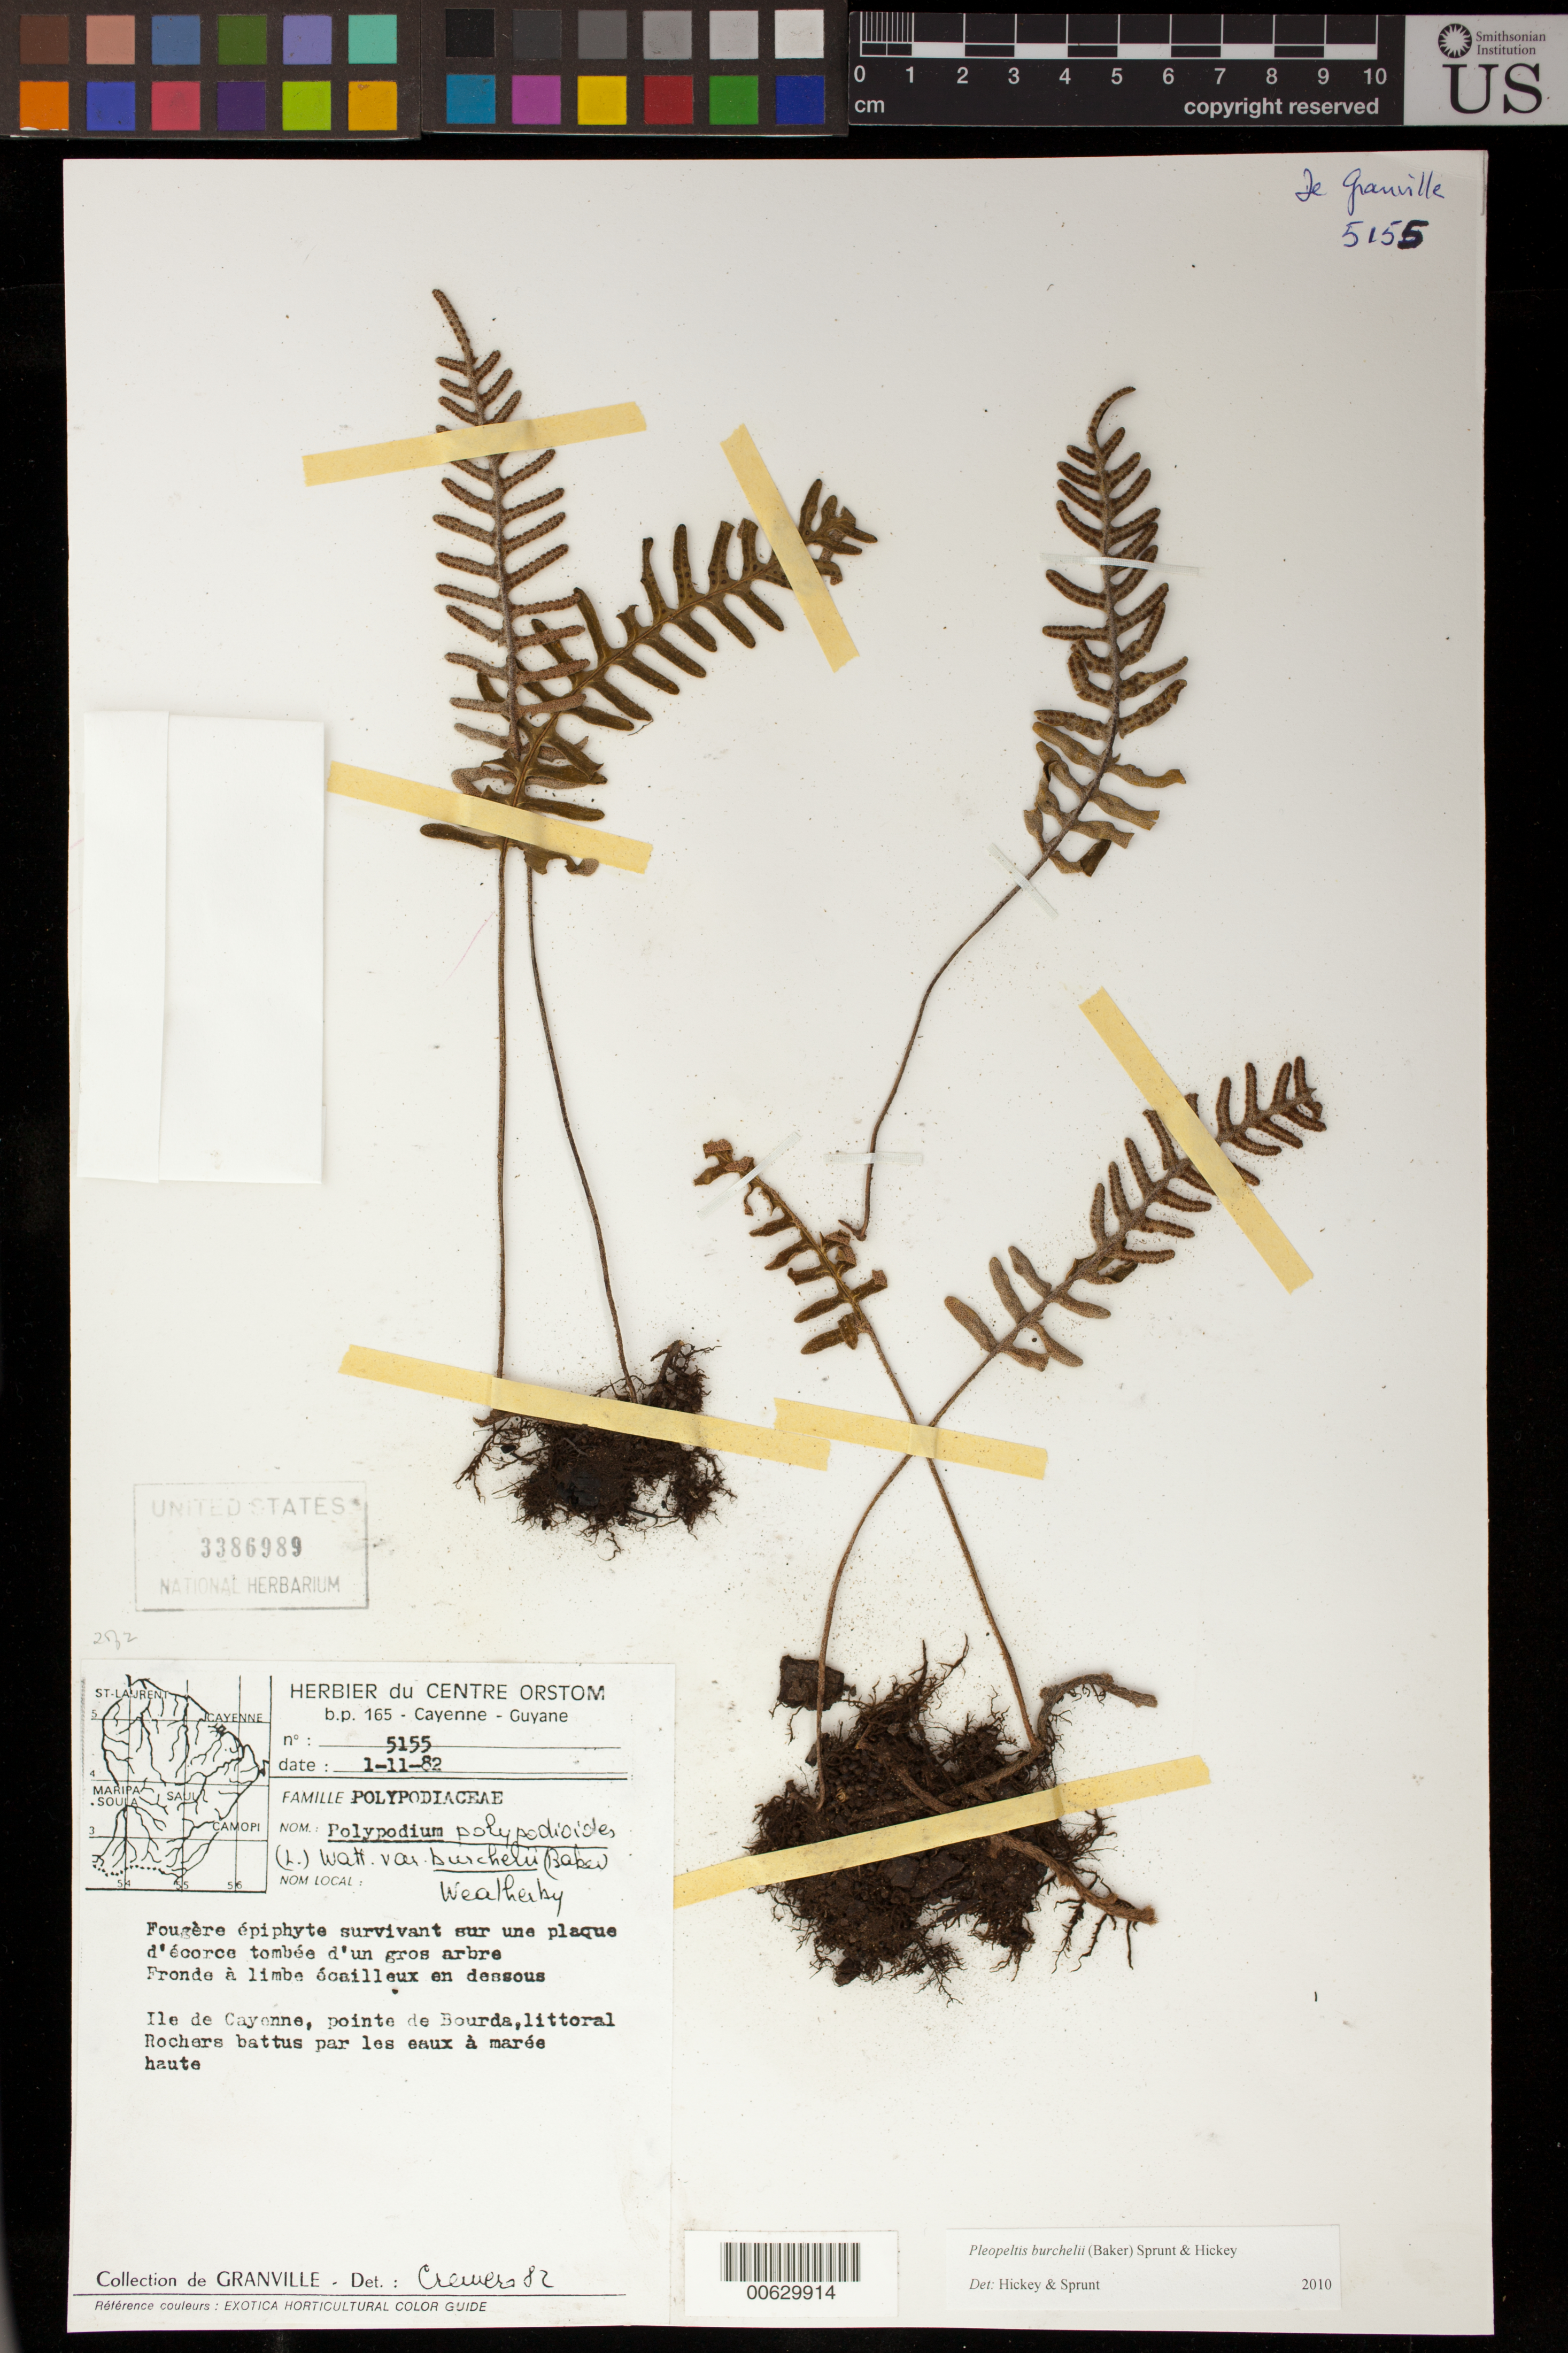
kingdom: Plantae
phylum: Tracheophyta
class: Polypodiopsida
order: Polypodiales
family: Polypodiaceae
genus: Pleopeltis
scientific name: Pleopeltis burchellii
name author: (Baker) Sprunt & Hickey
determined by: Hickey, R. J.; Sprunt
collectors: J.-J. de Granville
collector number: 5155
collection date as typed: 1-Nov-82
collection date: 1982-11-01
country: French Guiana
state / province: Cayenne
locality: Cayenne, littoral de l'Ile, point de Bourda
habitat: Rocks washed by water at high tide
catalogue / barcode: US 3386989